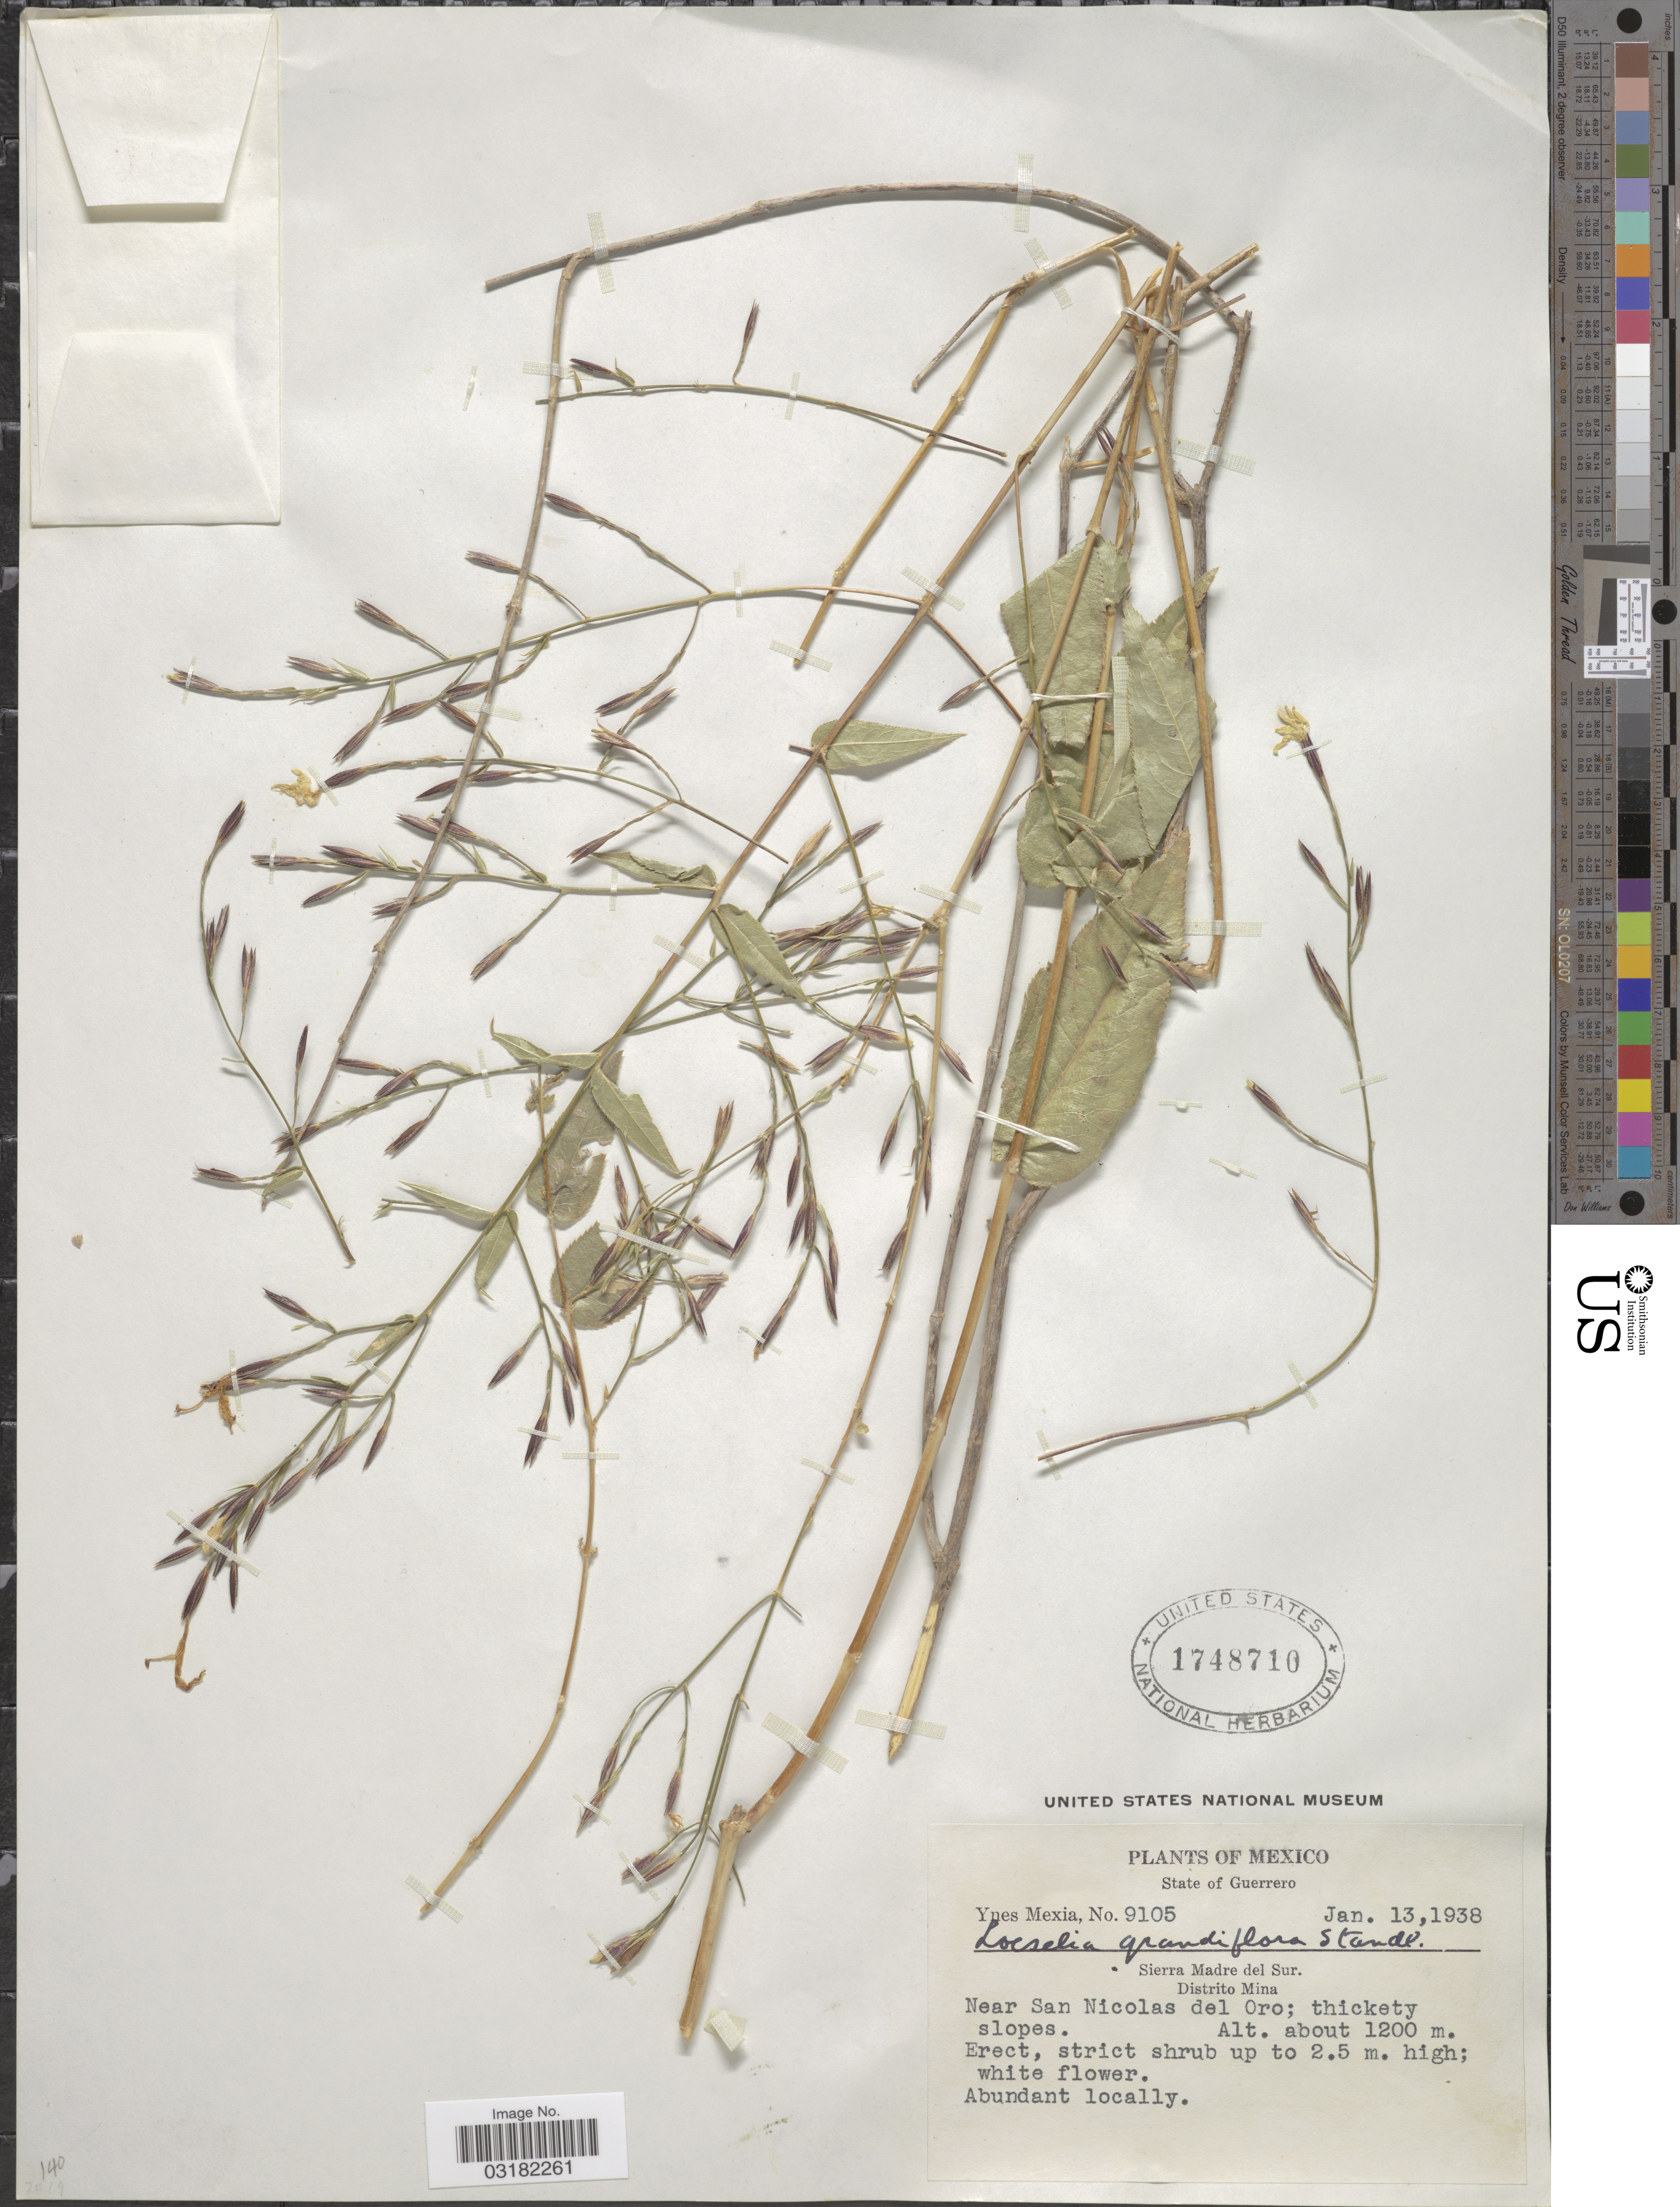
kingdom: Plantae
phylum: Tracheophyta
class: Magnoliopsida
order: Ericales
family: Polemoniaceae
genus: Loeselia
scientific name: Loeselia grandiflora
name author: Standl.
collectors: Y. Mexia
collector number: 9105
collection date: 1938-01-13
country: Mexico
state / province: Guerrero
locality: Sierra Madre del Sur. Distrito Mina. Near San Nicolas del Oro; thickety slopes.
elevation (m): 1200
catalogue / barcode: US 1748710